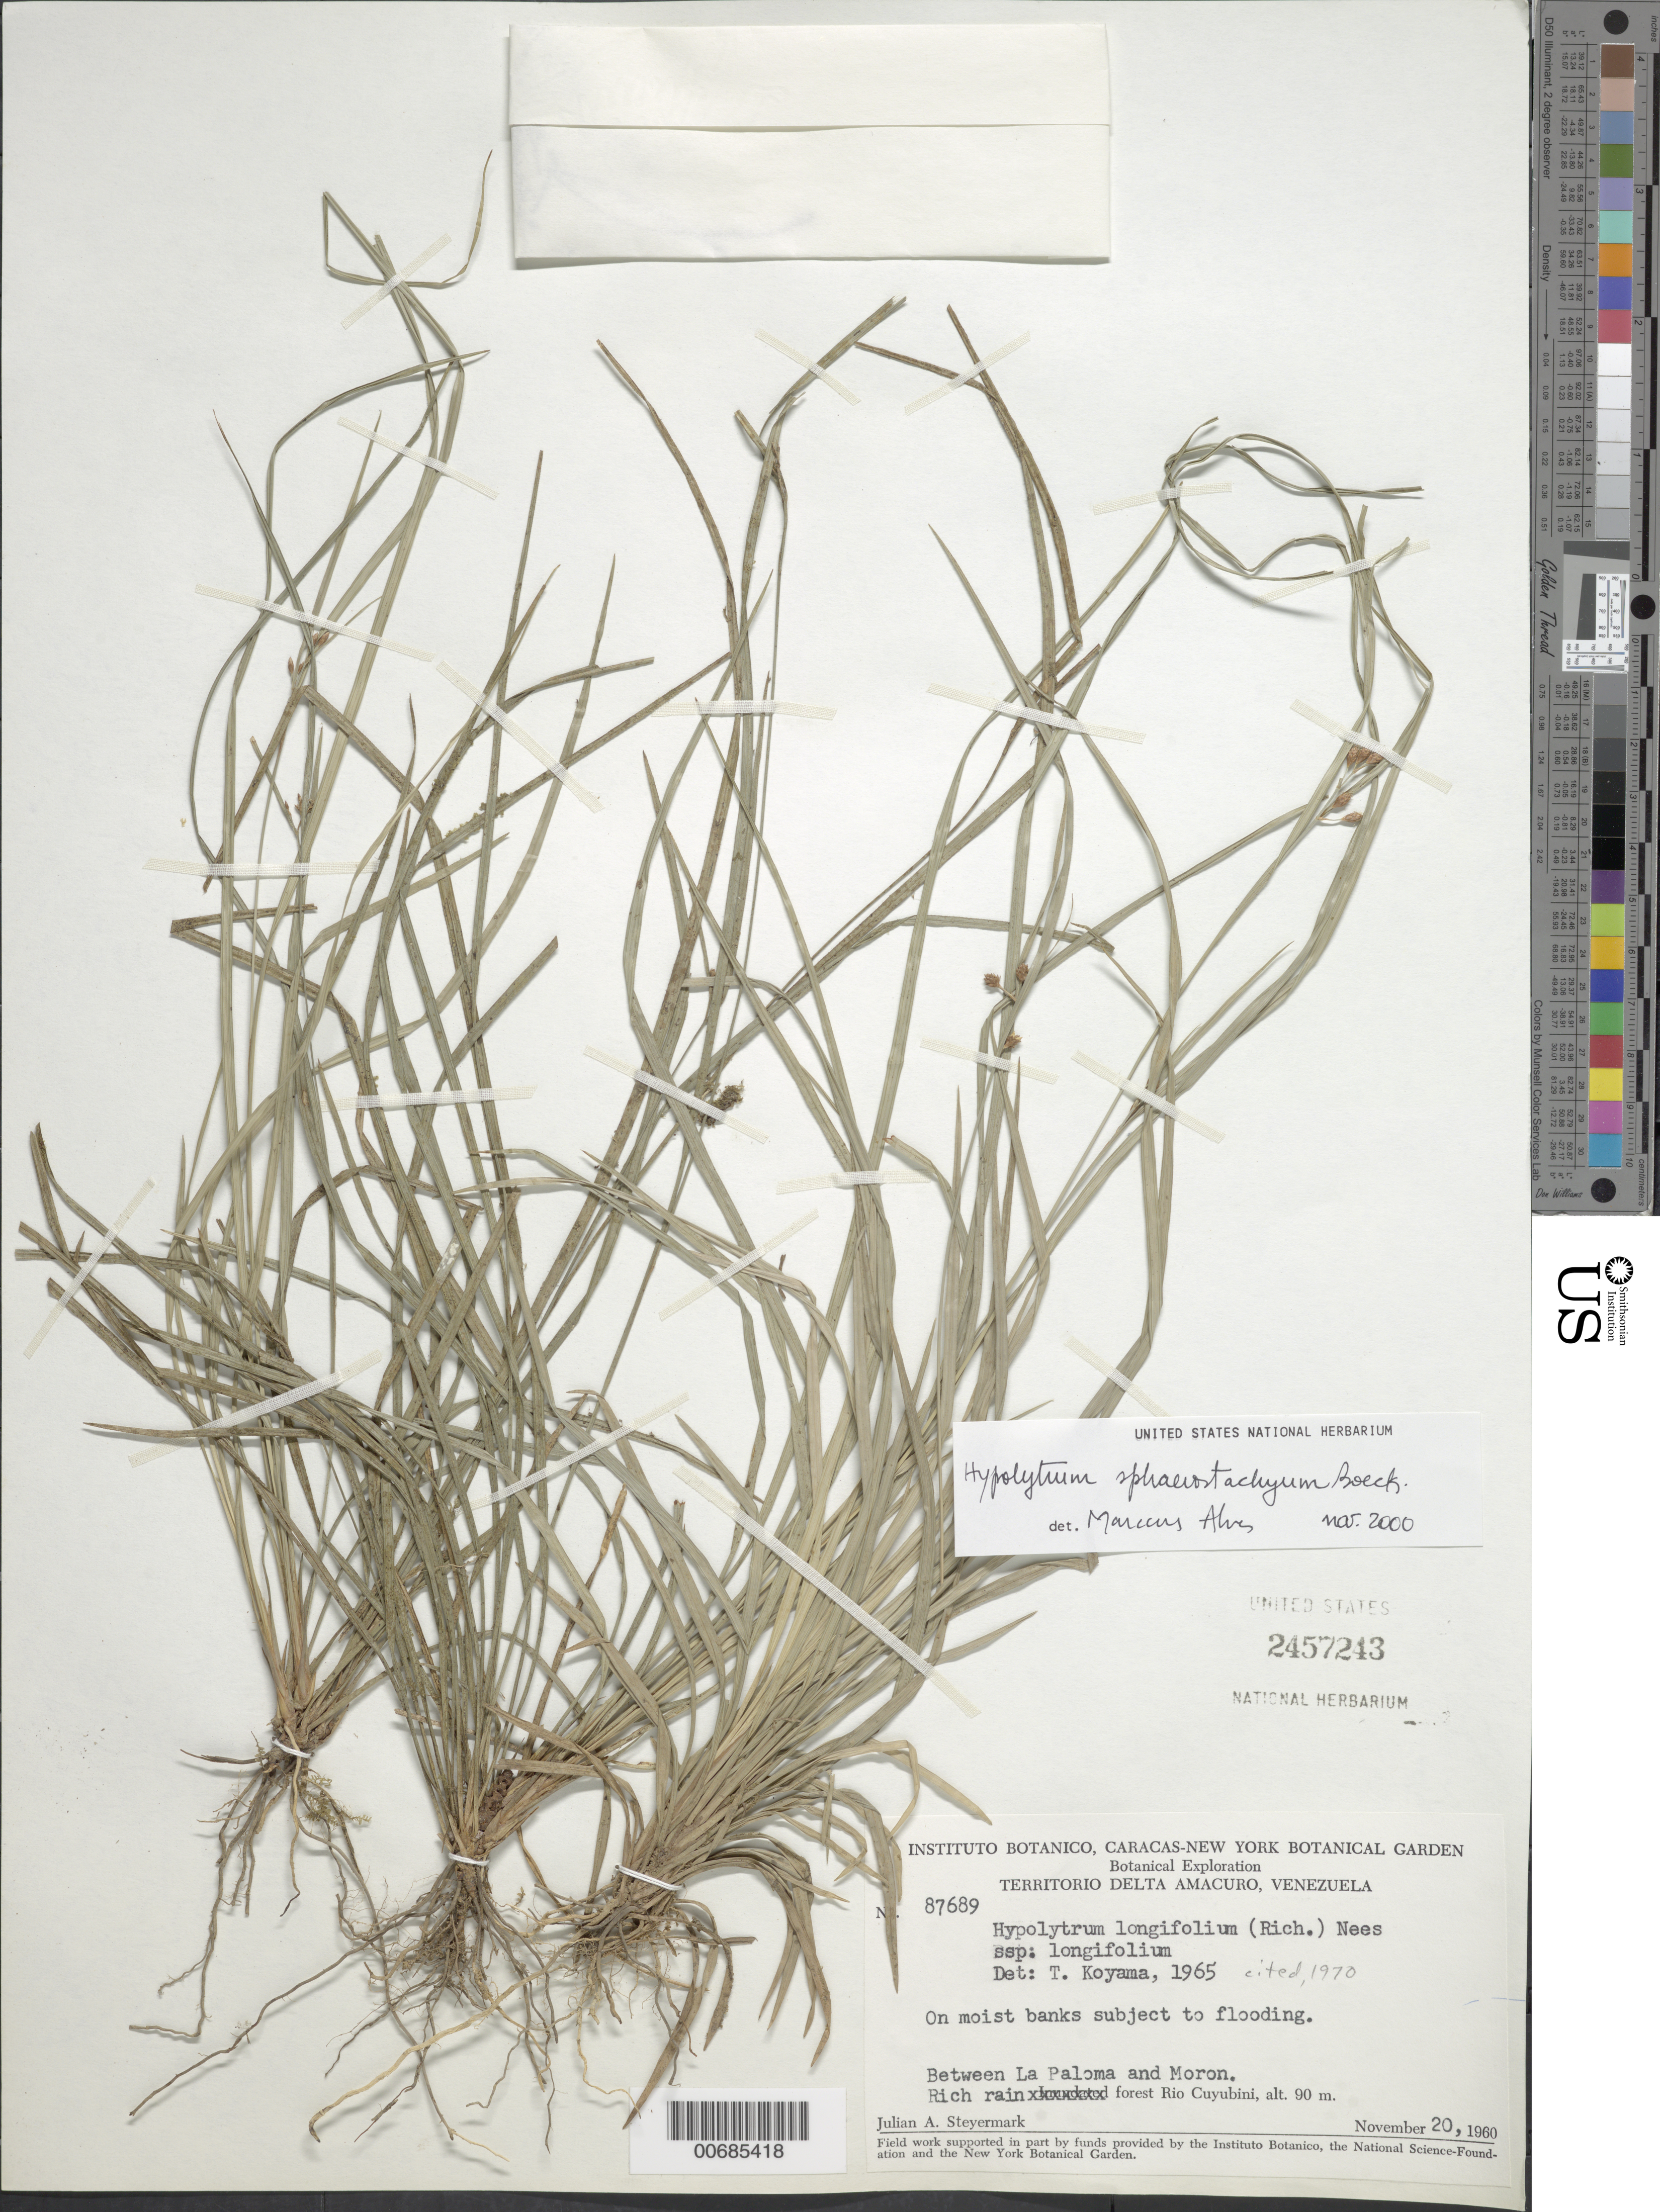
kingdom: Plantae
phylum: Tracheophyta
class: Liliopsida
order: Poales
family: Cyperaceae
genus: Hypolytrum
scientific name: Hypolytrum sphaerostachyum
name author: Boeckeler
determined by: Alves, M. V. da S.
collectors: J. Steyermark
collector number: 87689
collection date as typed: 20-Nov-60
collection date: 1960-11-20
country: Venezuela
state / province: Delta Amacuro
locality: Río Cuyubini, between La Paloma and Moron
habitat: Moist banks subject to flooding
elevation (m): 90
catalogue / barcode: US 2457243